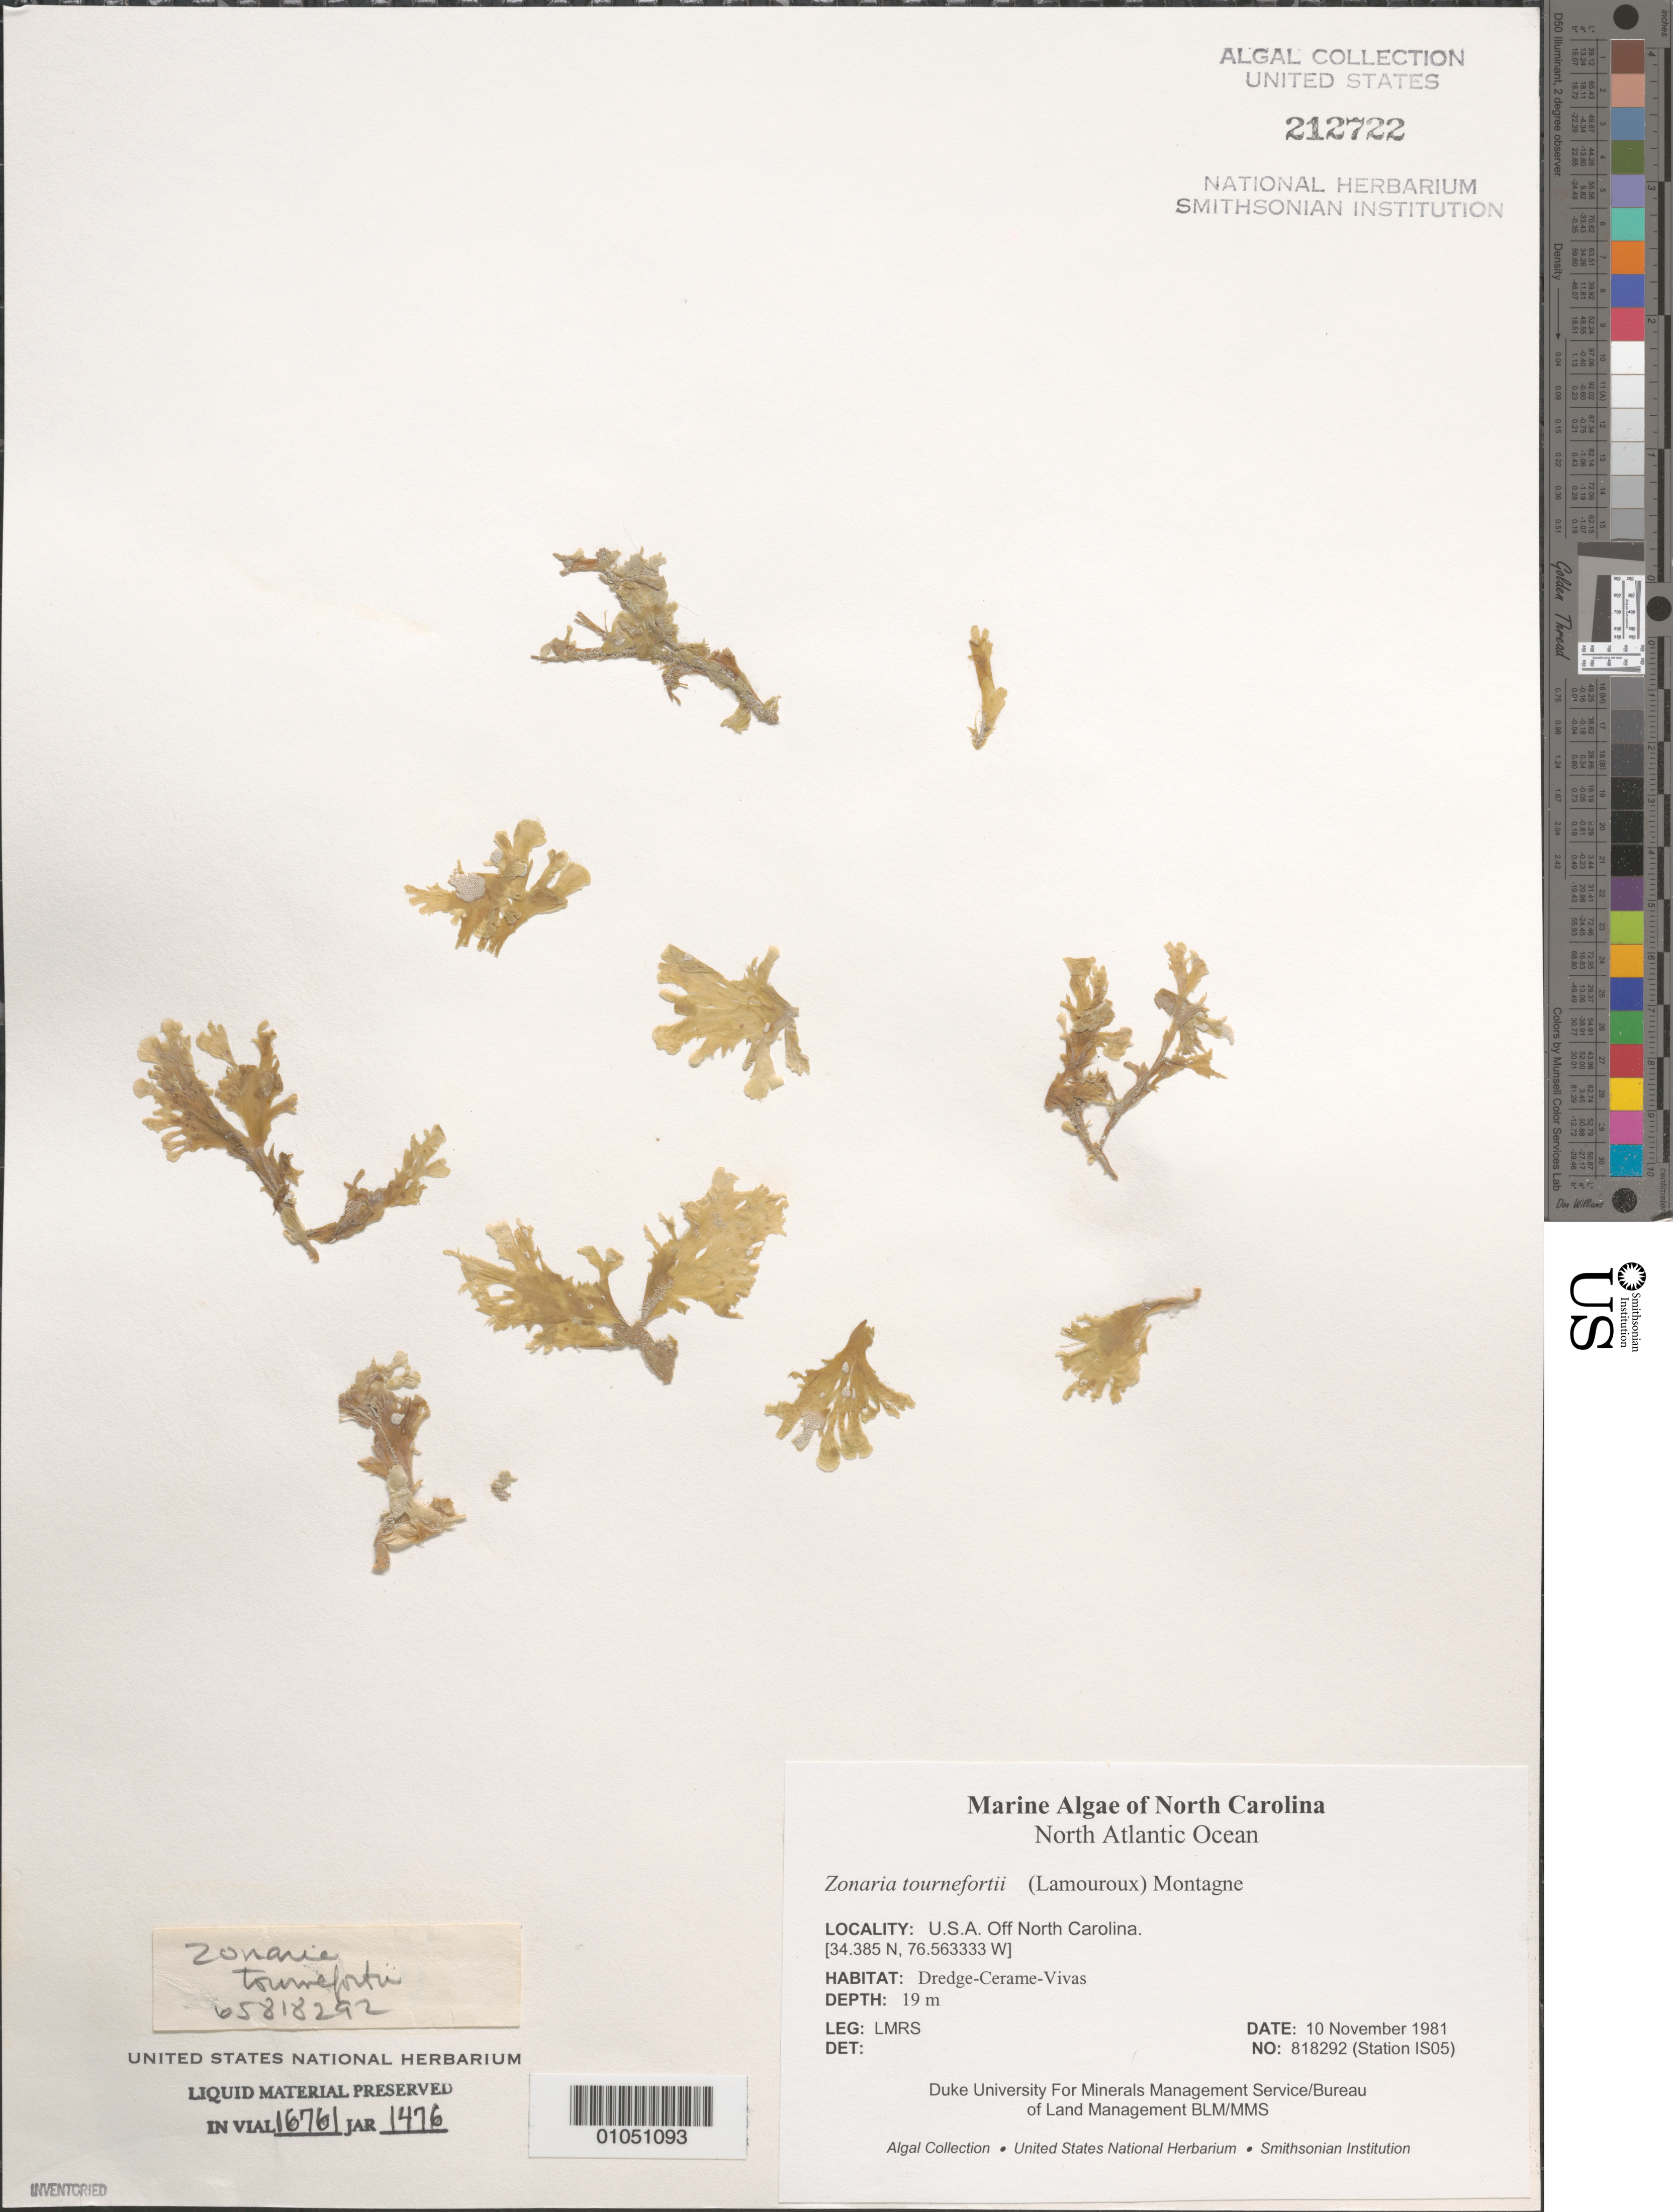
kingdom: Chromista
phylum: Ochrophyta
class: Phaeophyceae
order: Dictyotales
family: Dictyotaceae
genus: Zonaria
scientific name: Zonaria tournefortii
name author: (J.V.Lamouroux) Mont.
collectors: LMRS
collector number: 818292 (Station IS05)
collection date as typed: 10 Nov 1981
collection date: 1981-11-10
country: United States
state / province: North Carolina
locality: North Atlantic Ocean off North Carolina coast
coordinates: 34.385 N, 76.563333 W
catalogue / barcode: US 212722